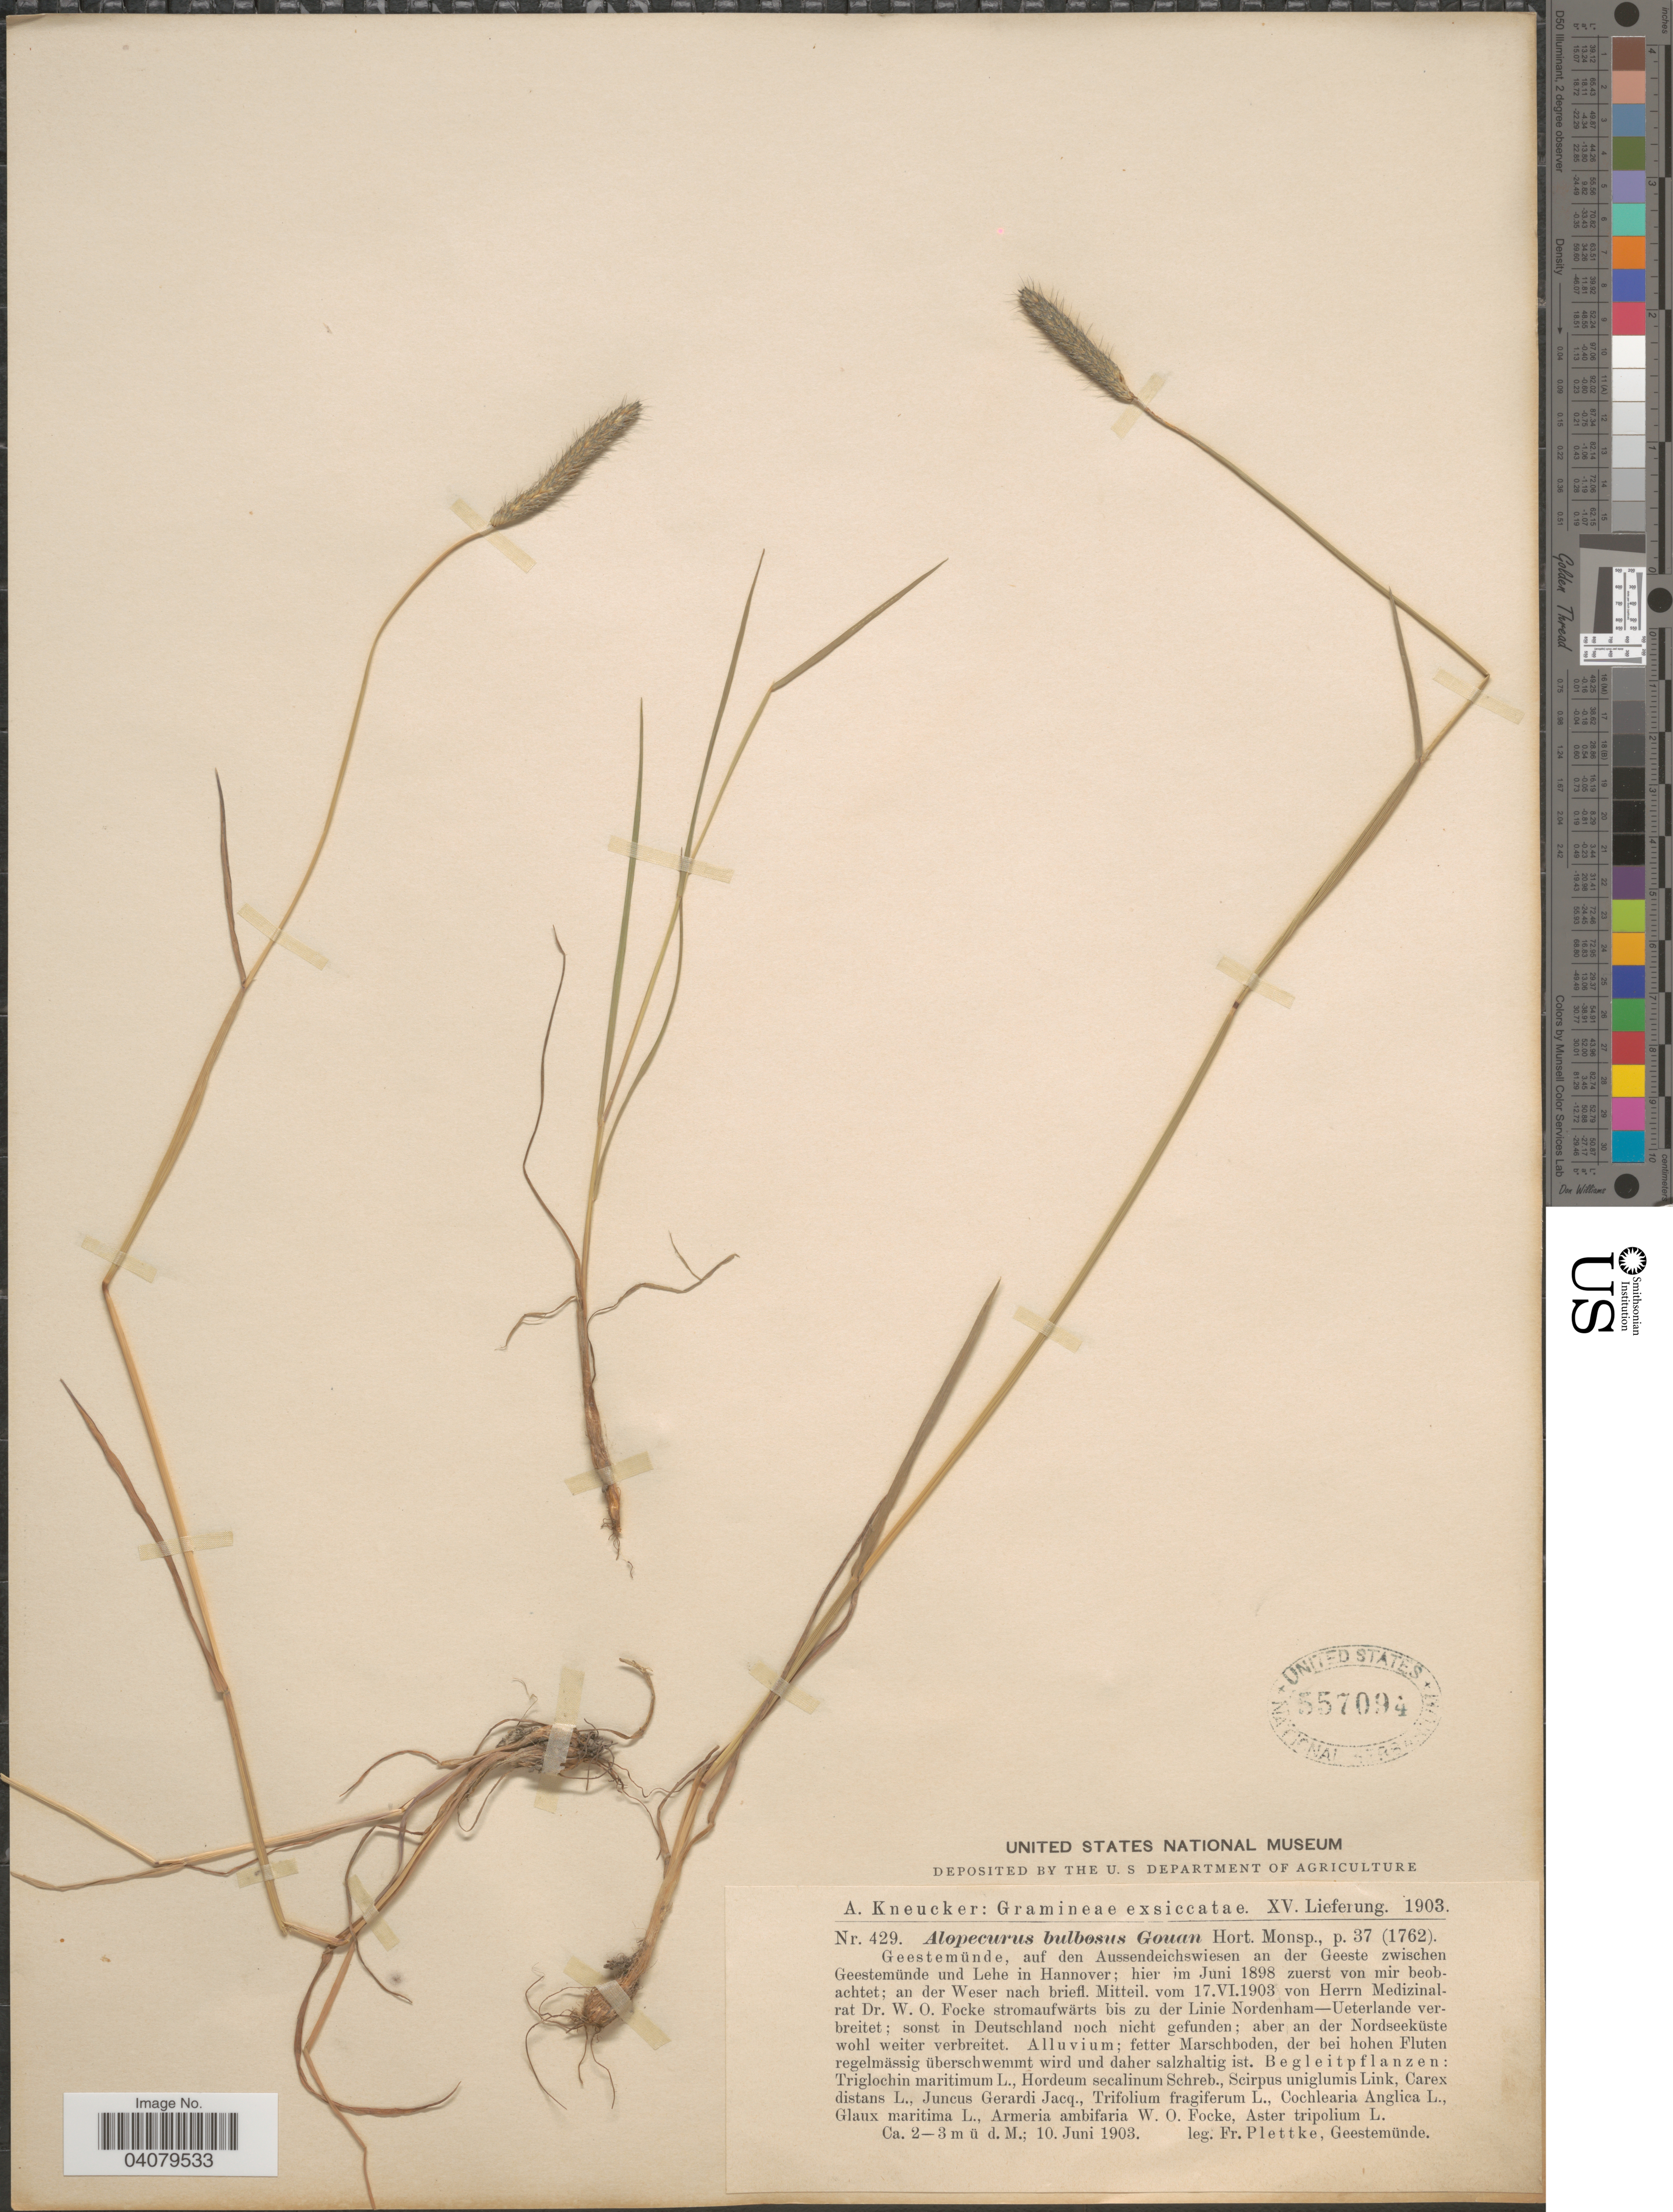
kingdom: Plantae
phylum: Tracheophyta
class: Liliopsida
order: Poales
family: Poaceae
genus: Alopecurus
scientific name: Alopecurus bulbosus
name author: Gouan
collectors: F. Plettke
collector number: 429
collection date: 1903-06-10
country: Germany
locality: Geestemünde, auf den Aussendeichswiesen an der Geeste zwischen Geestemünde und Lehe in Hannover.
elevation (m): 2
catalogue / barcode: US 557094